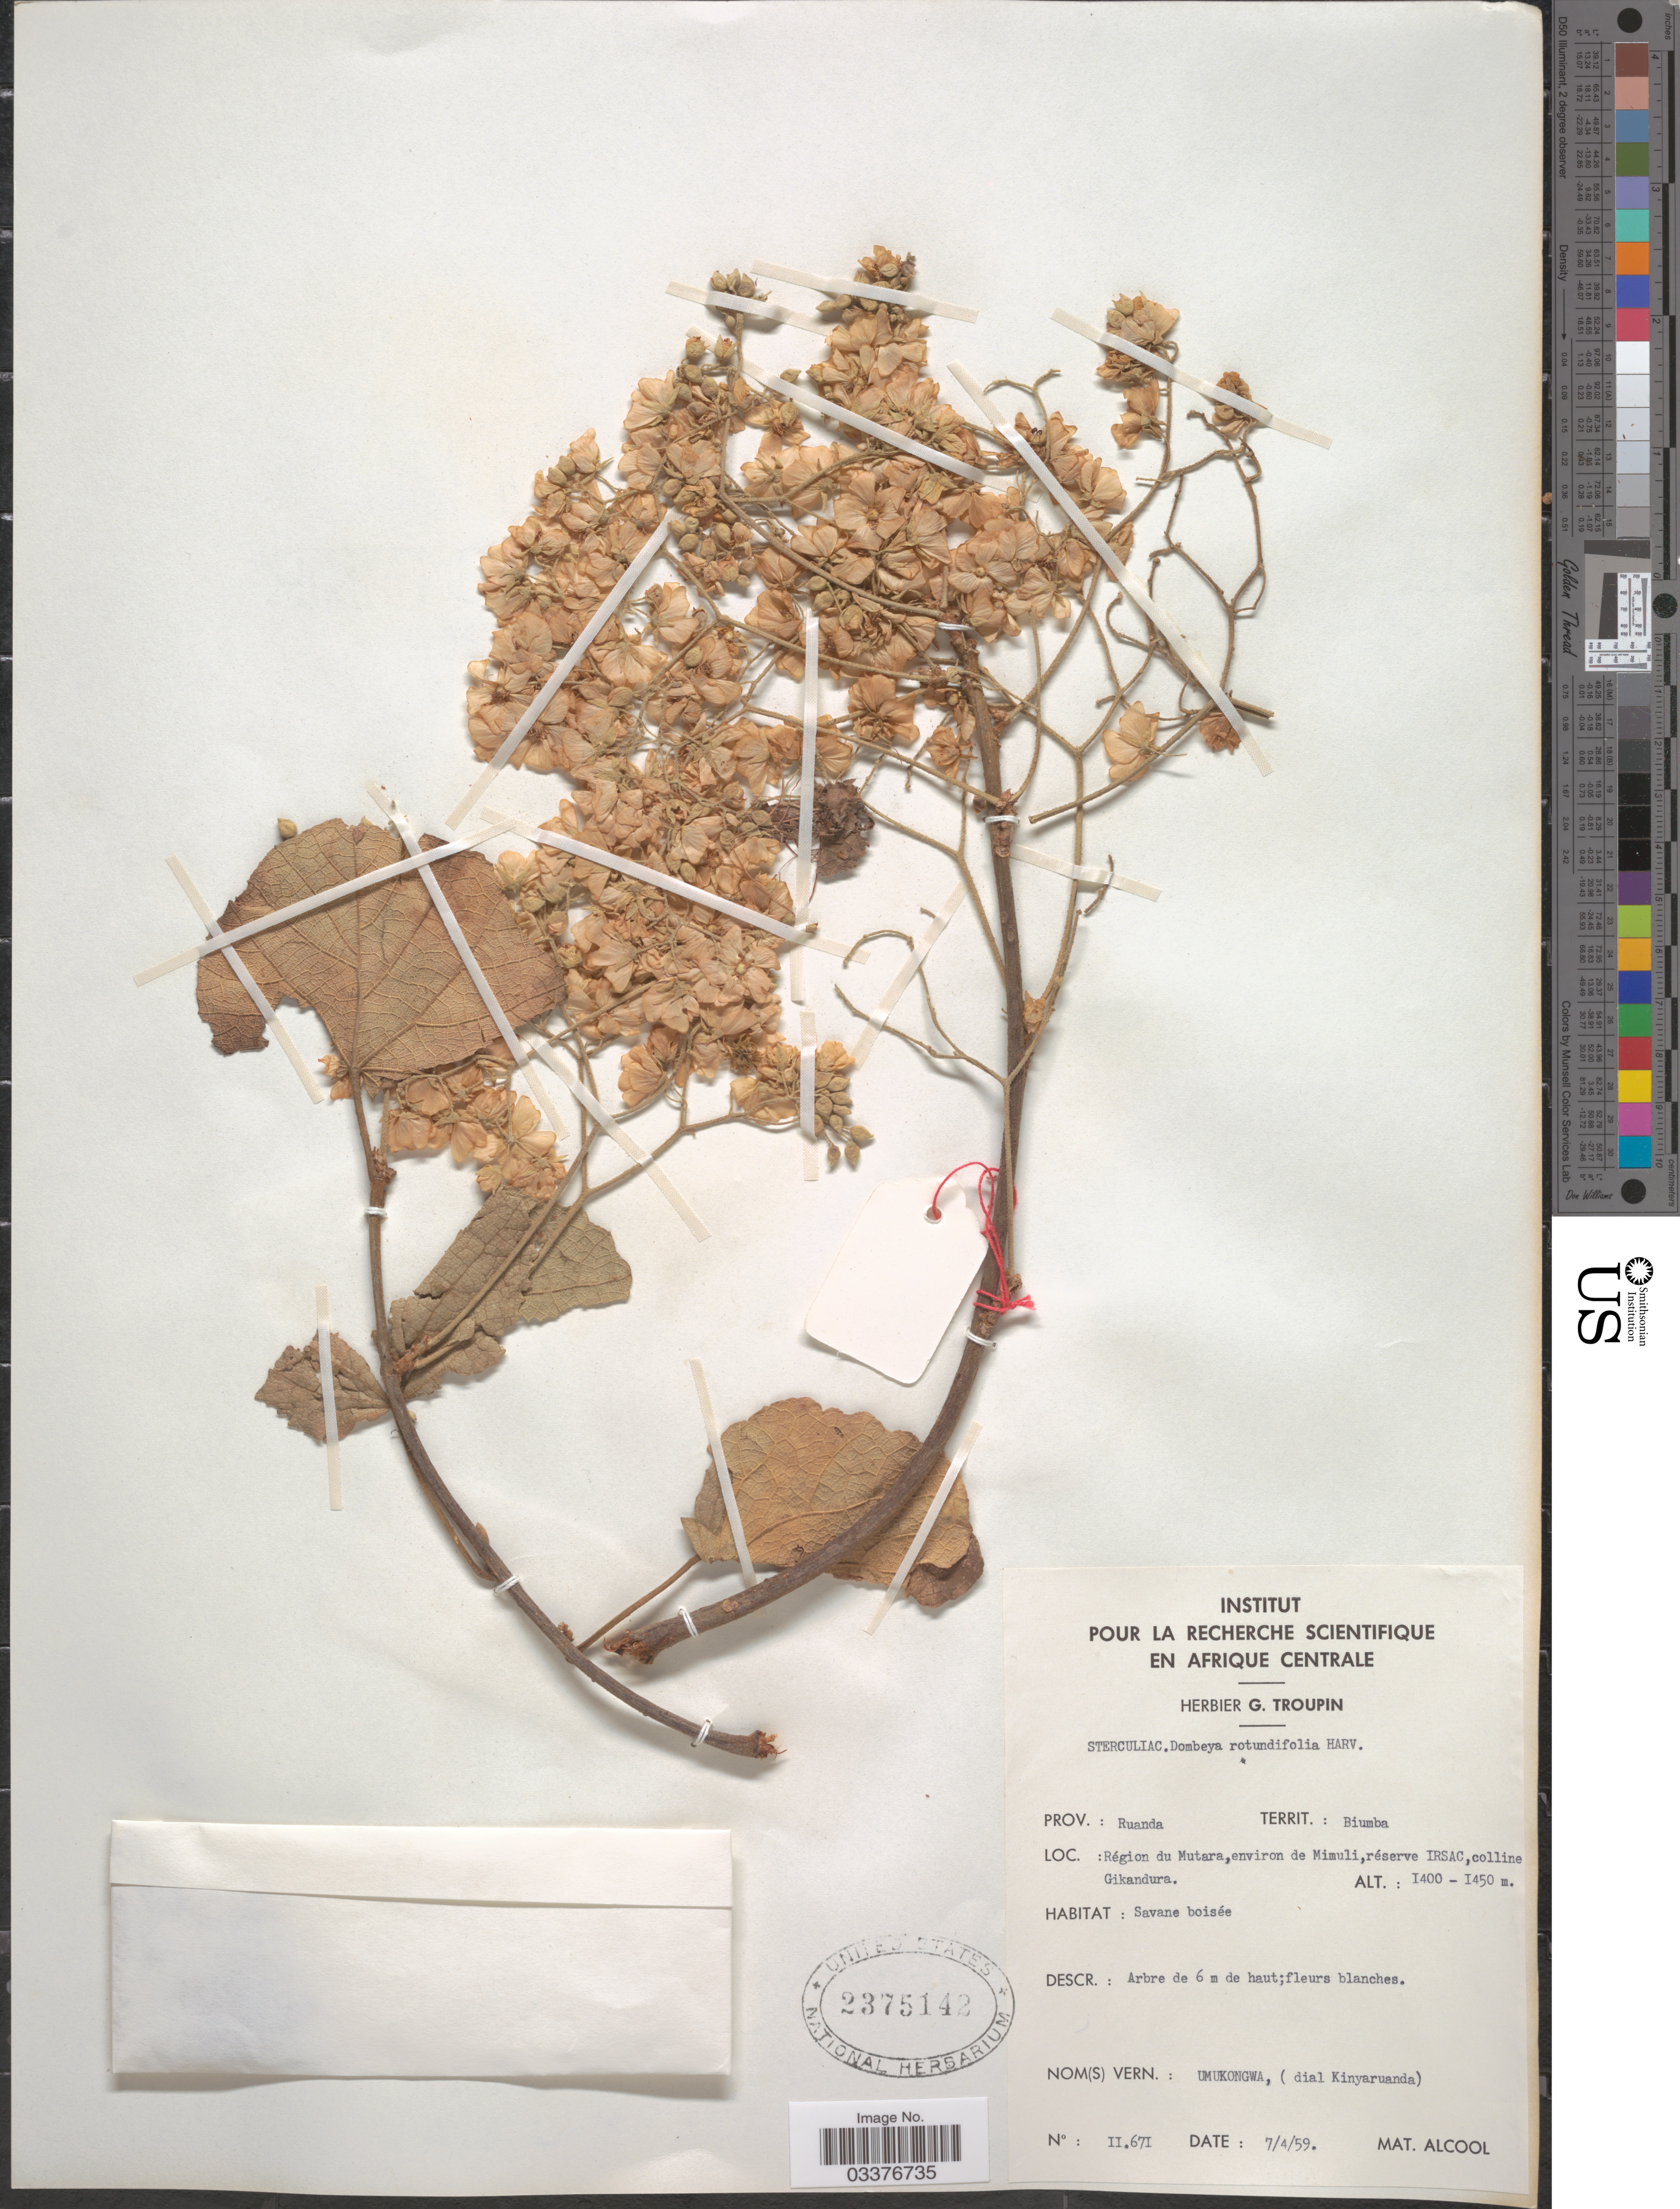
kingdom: Plantae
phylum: Tracheophyta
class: Magnoliopsida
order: Malvales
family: Malvaceae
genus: Dombeya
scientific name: Dombeya rotundifolia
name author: (Hochst.) Planch.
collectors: ex herb. G. Troupin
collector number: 11671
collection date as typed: Transcribed d/m/y: 7/4/59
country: Rwanda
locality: Prov. Ruanda. Territ.: Biumba. Région du Mutara, environ de Mimuli, réserve IRSAC, colline Gikandura.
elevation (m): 1400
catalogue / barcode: US 2375142